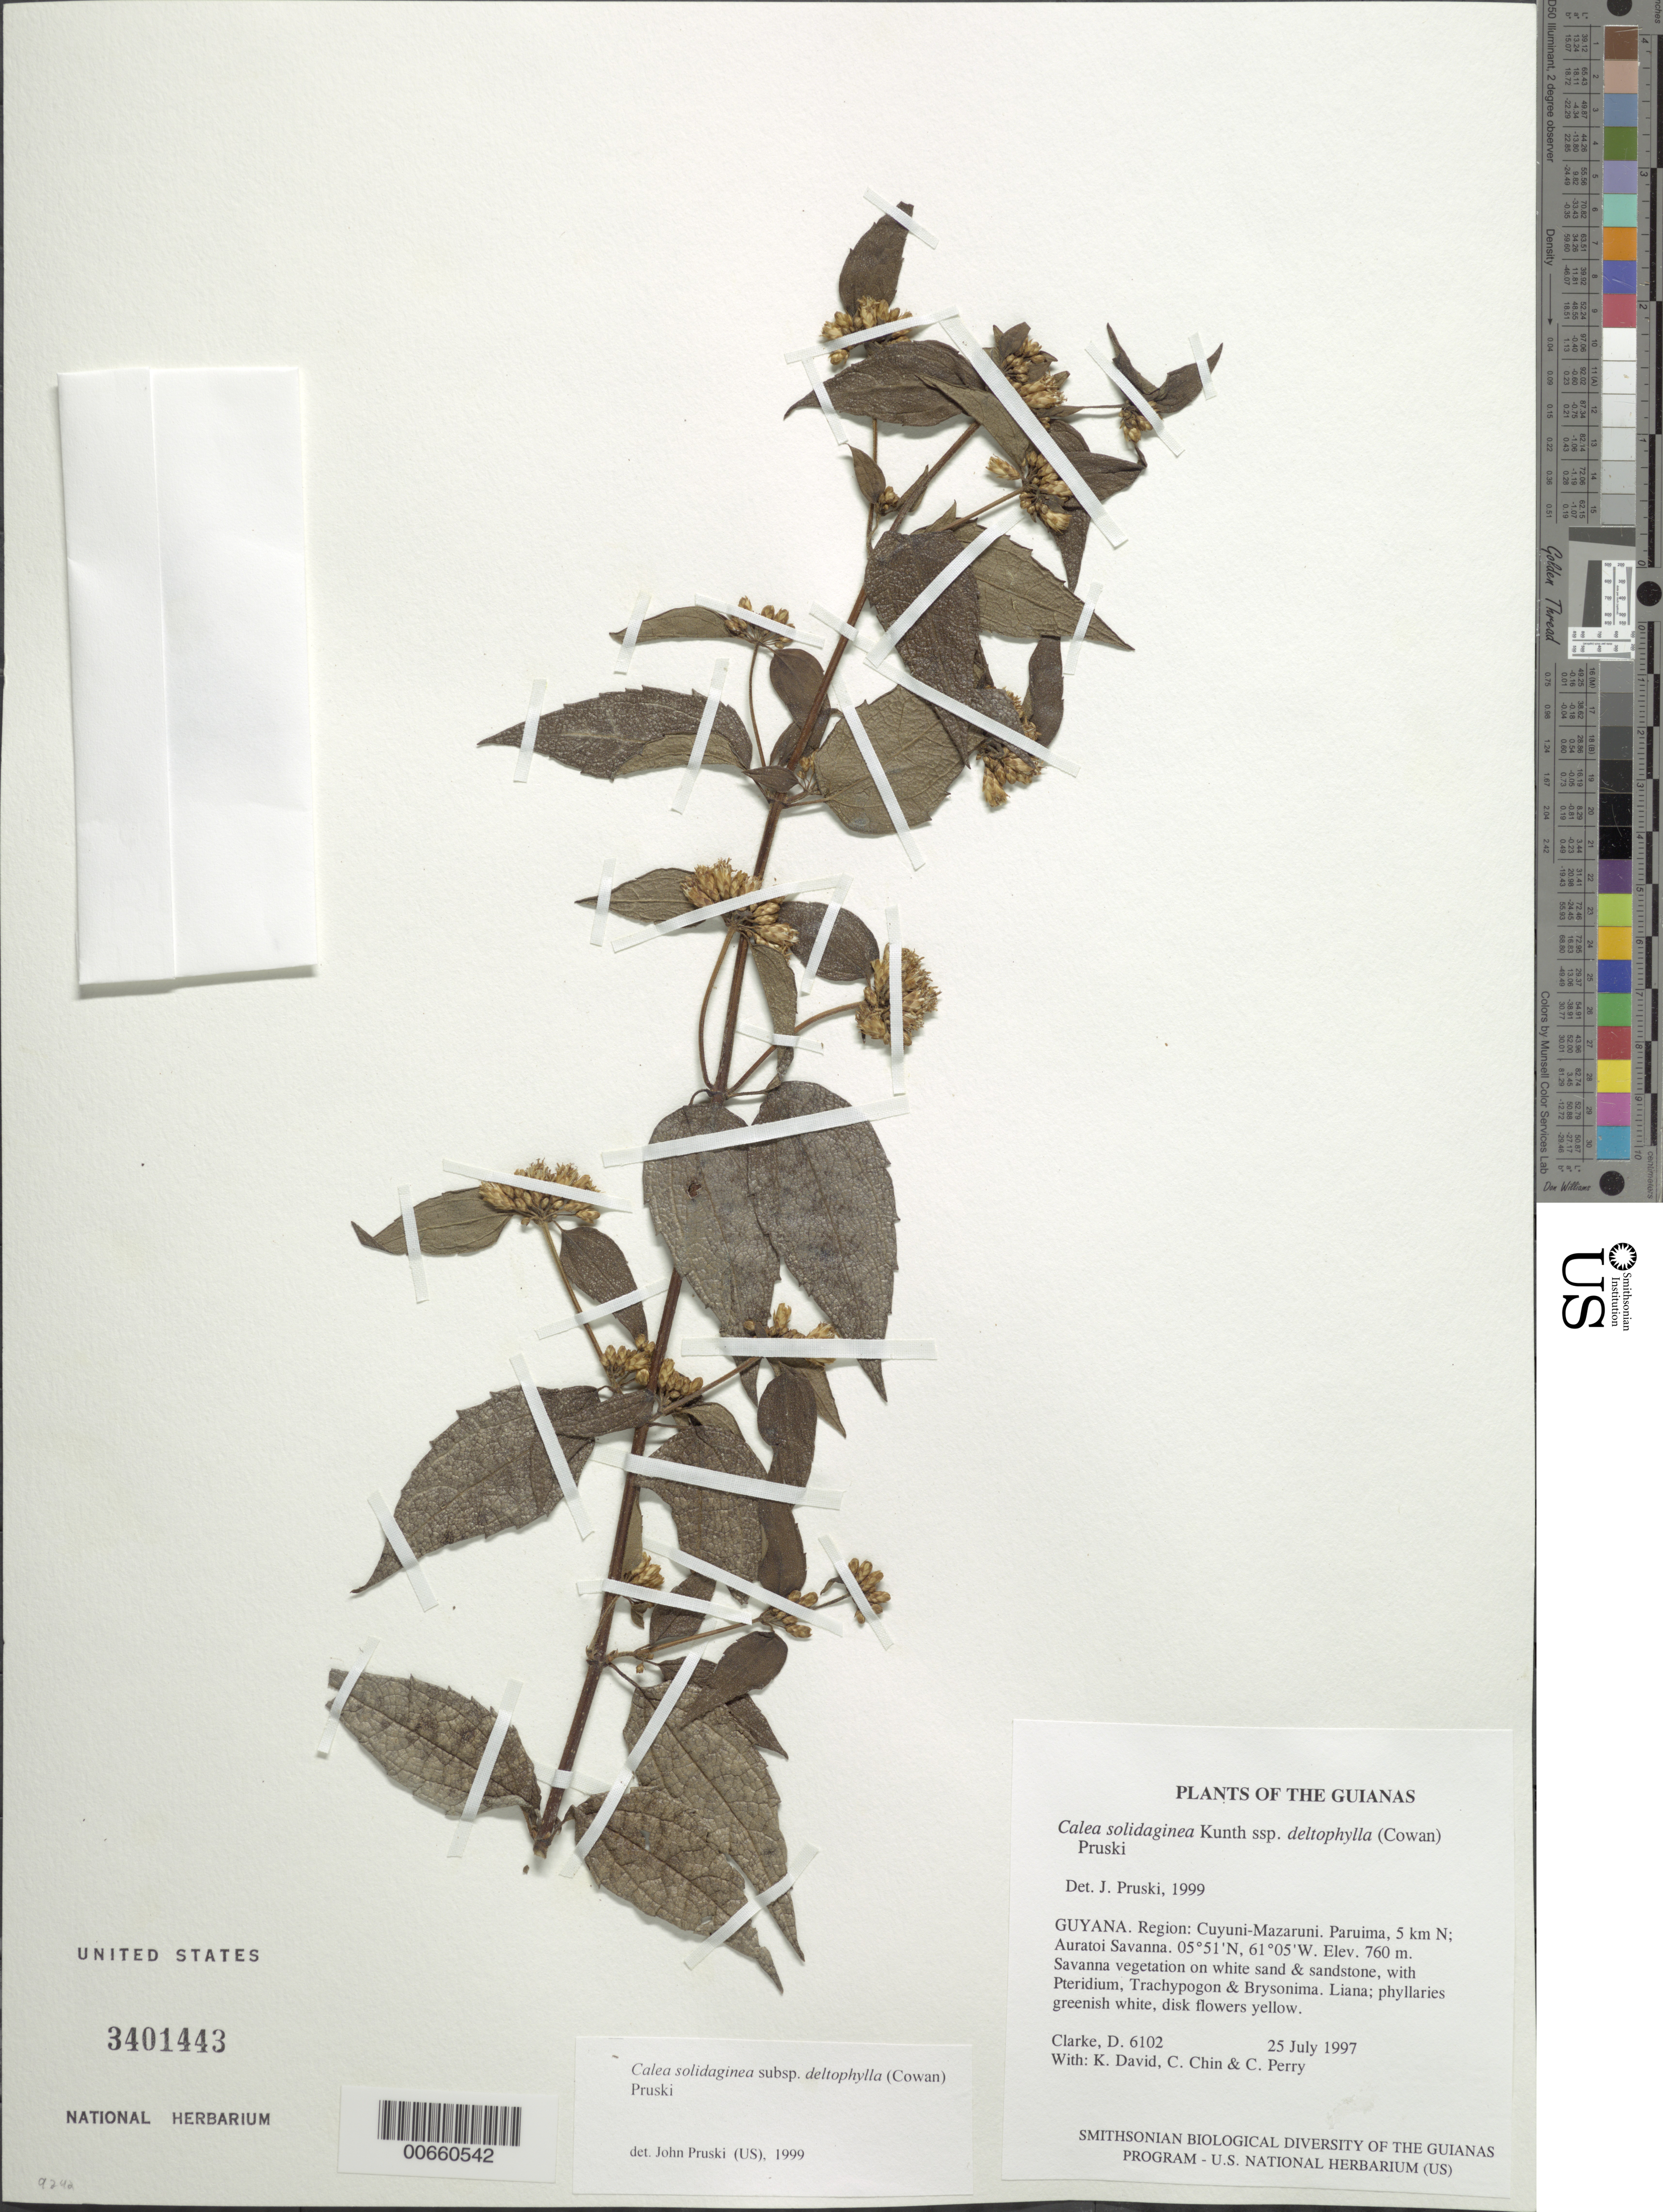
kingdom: Plantae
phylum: Tracheophyta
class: Magnoliopsida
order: Asterales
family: Asteraceae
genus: Calea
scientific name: Calea solidaginea subsp. deltophylla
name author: (R.S. Cowan) Pruski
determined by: Pruski, J. F.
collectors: H. D. Clarke, K. David, C. Chin & C. Perry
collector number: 6102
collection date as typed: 25 July 1997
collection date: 1997-07-25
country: Guyana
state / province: Cuyuni-Mazaruni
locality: Paruima, 5 km N; Auratoi Savanna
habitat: Savanna vegetation on white sand & sandstone, with Pteridium, Trachypogon & Brysonima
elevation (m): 760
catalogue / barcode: US 3401443